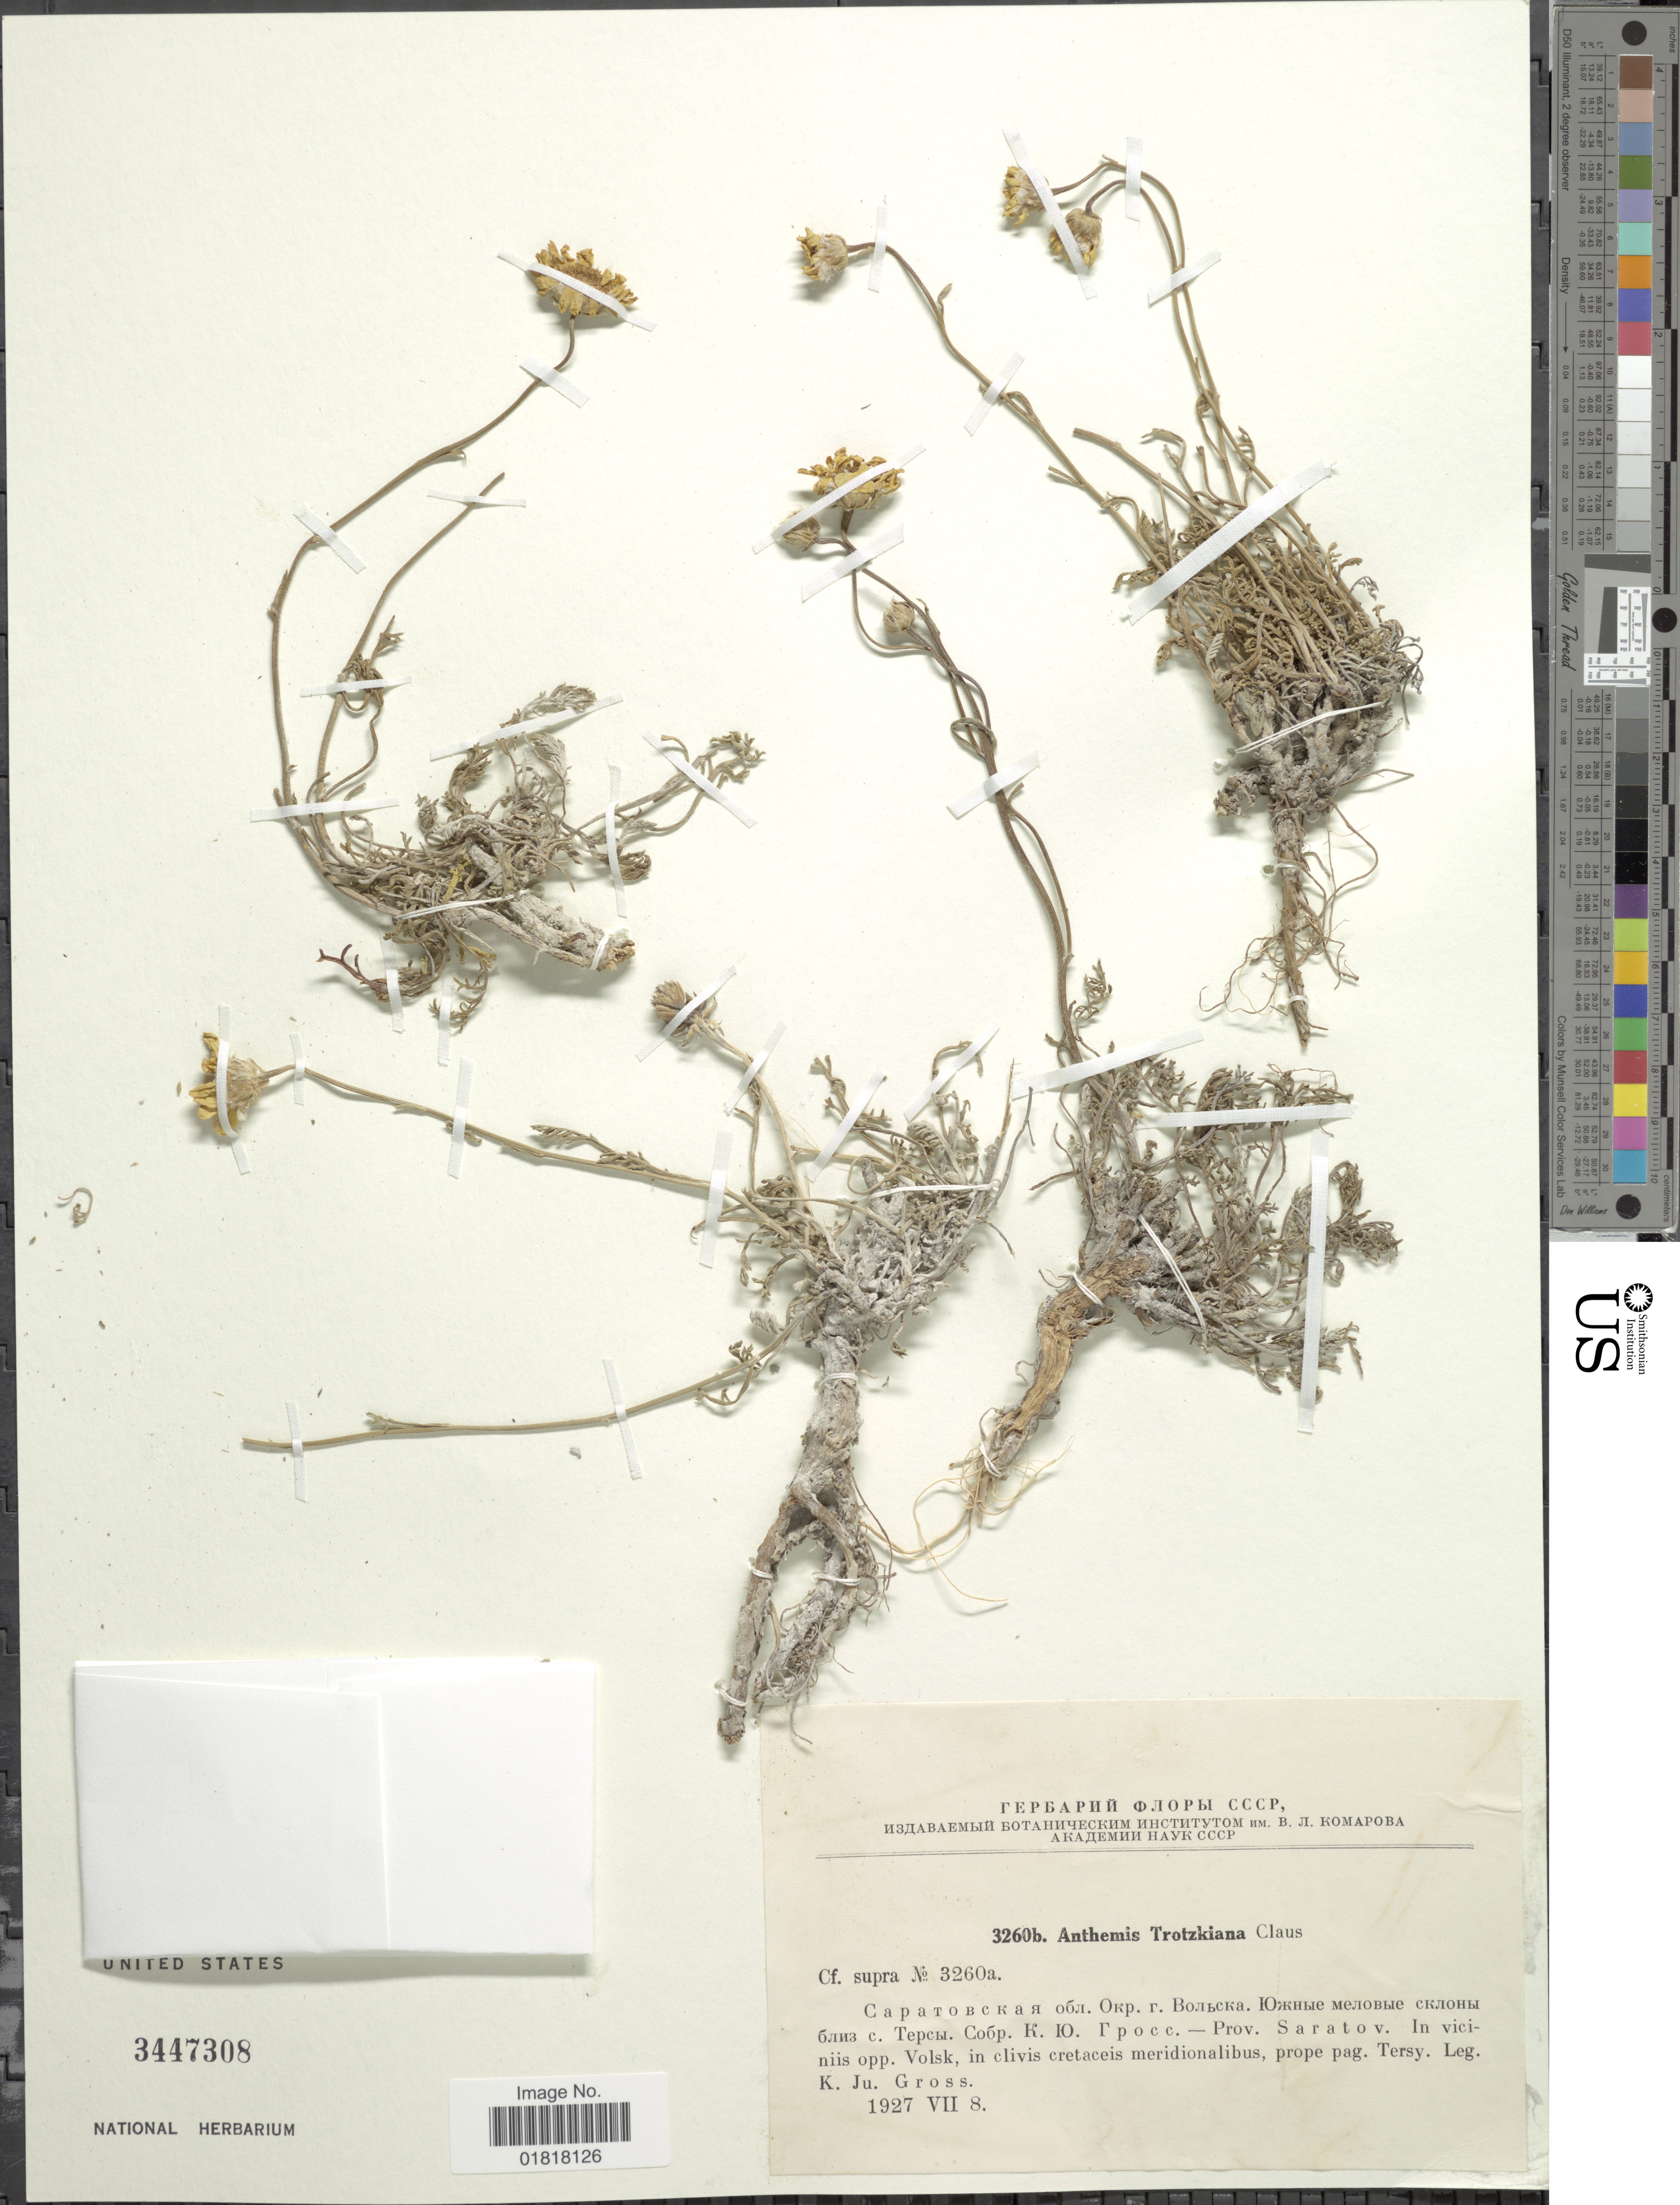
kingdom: Plantae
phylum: Tracheophyta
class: Magnoliopsida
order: Asterales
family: Asteraceae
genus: Artemisia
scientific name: Artemisia trotzkiana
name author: Claus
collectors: K. Gross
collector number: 3260b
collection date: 1927-07-08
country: Russian Federation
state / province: Saratov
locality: In vicinnis opp. Volsk, in clivis cretaceis meridionalibus, prope pag. Tersy.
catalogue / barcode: US 3447308